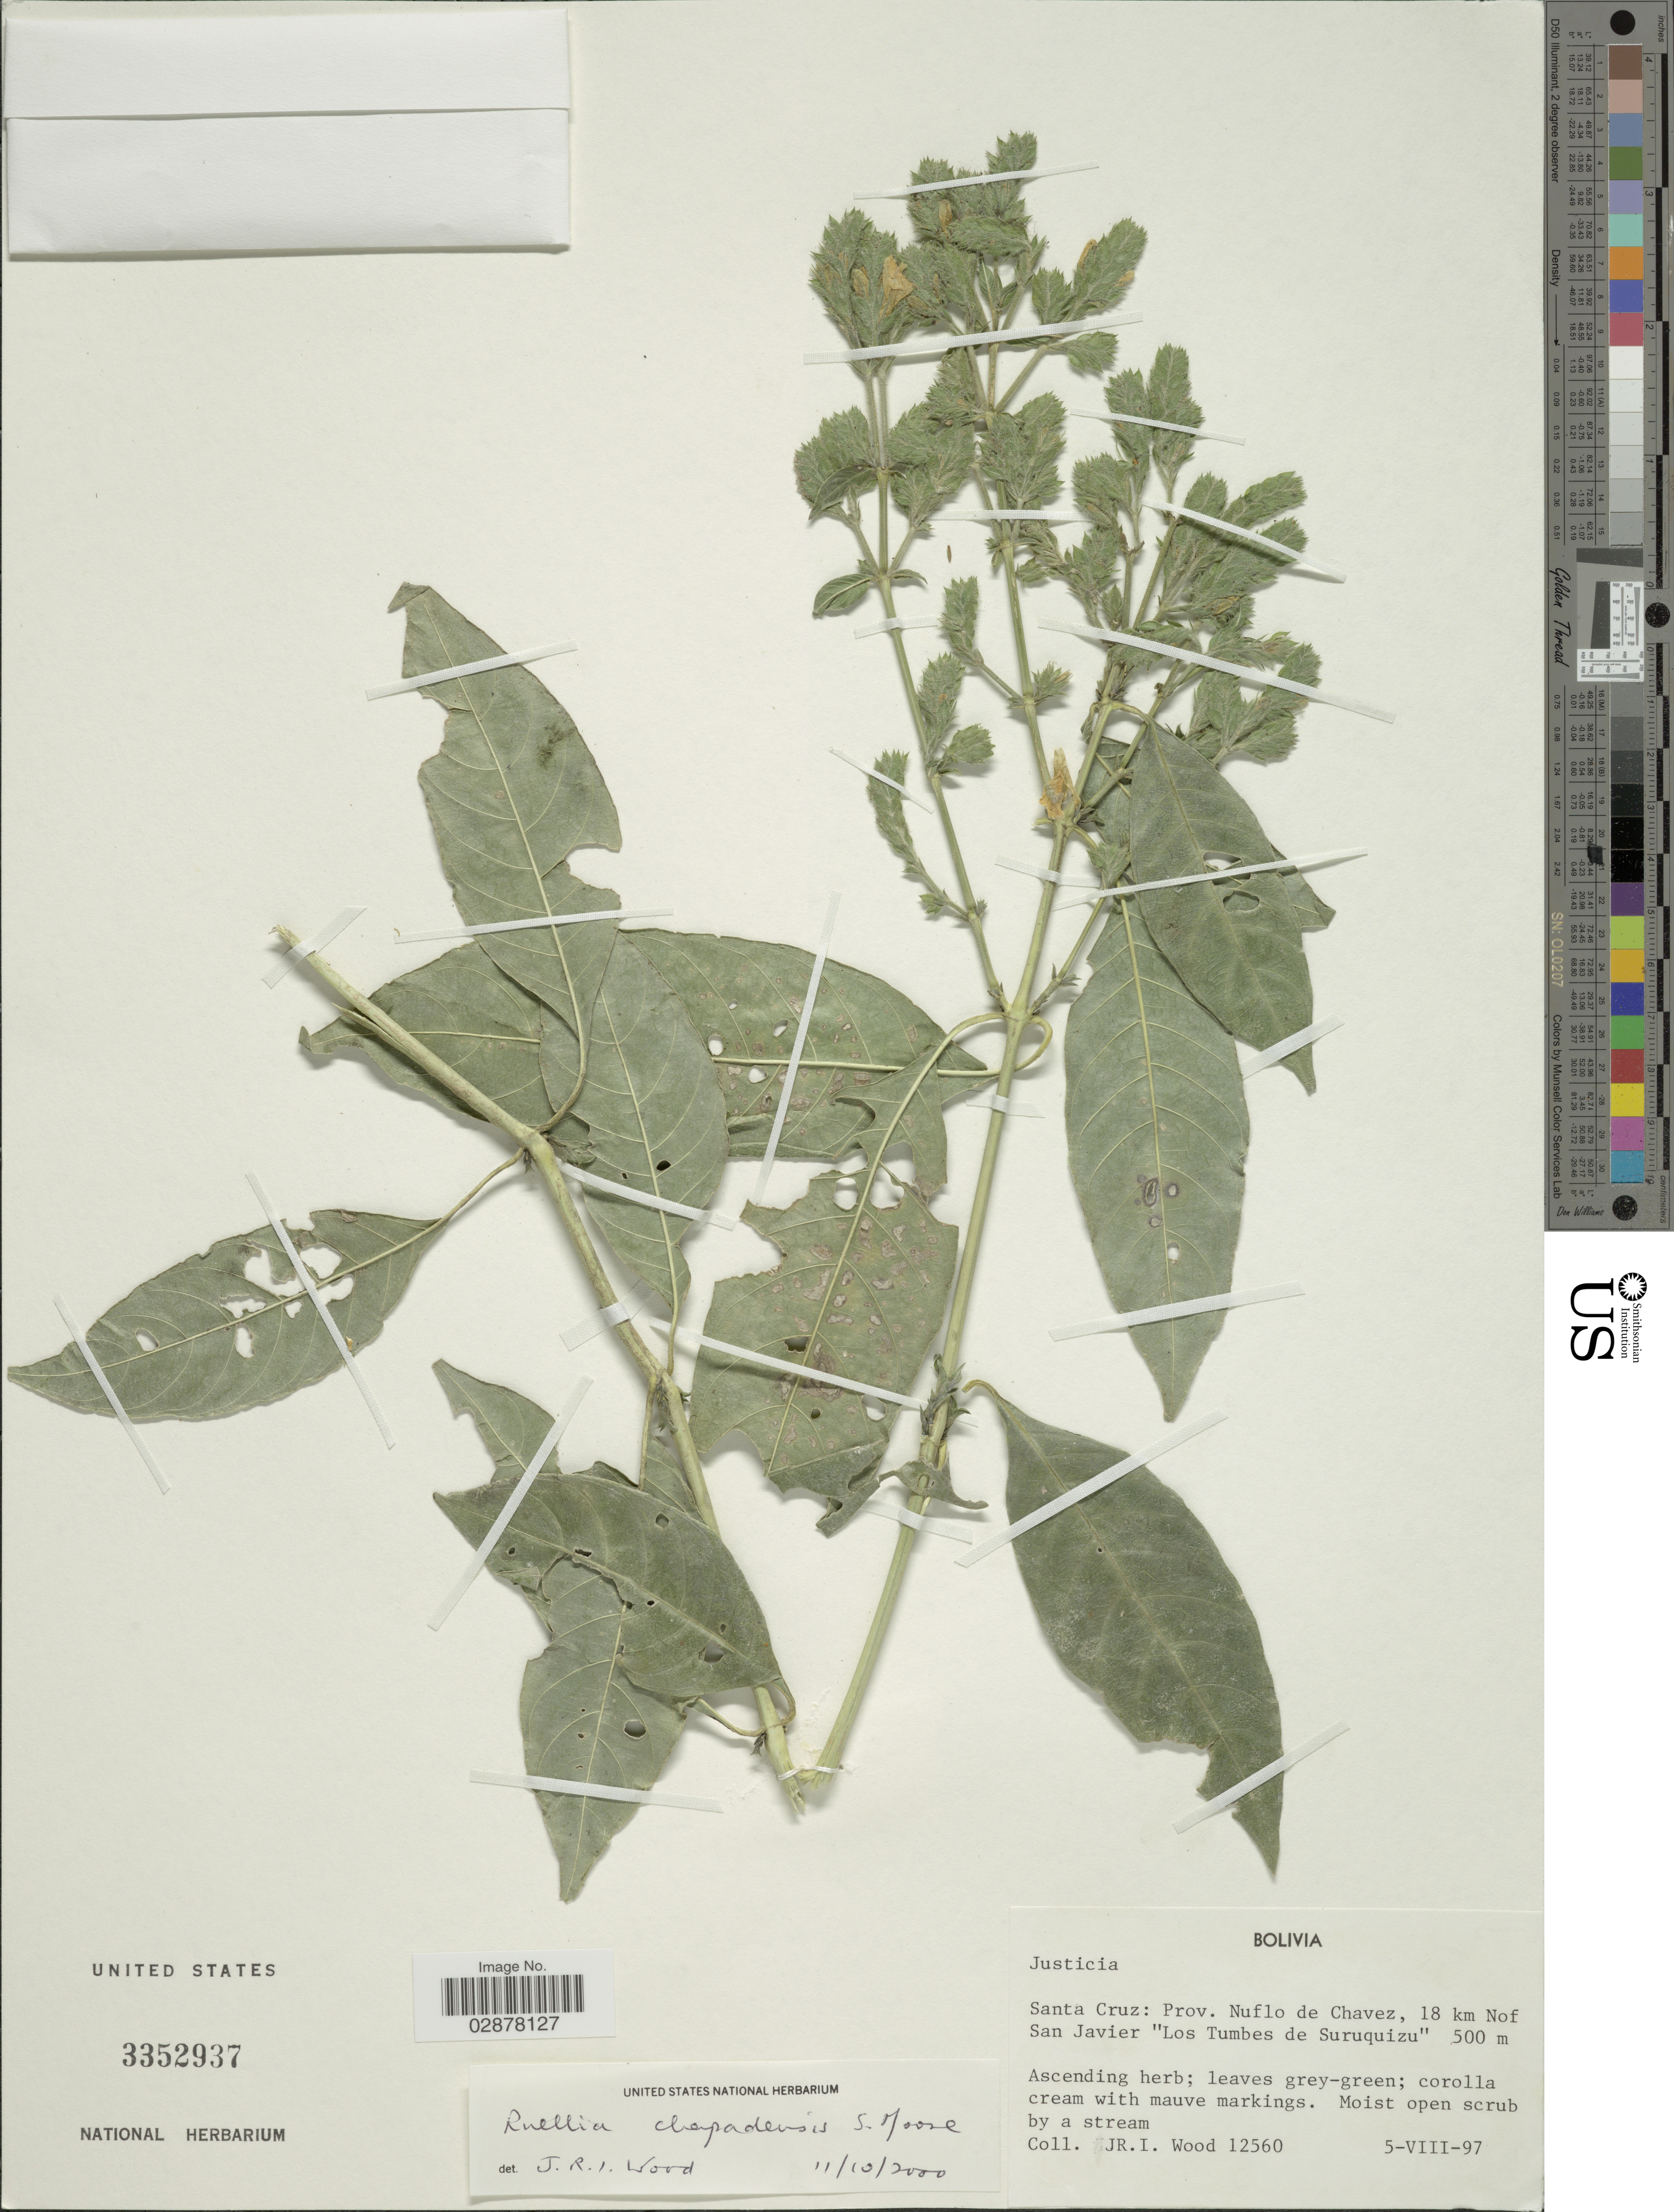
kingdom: Plantae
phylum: Tracheophyta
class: Magnoliopsida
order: Lamiales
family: Acanthaceae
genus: Justicia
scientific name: Justicia chapadensis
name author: S. Moore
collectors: J. R. I. Wood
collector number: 12560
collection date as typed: Transcribed d/m/y: 5/8/97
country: Bolivia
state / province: Santa Cruz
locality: Prov. Nuflo de Chavez, 18 km N of San Javier "Los Tumbes de Suruquizu".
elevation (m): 500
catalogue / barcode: US 3352937